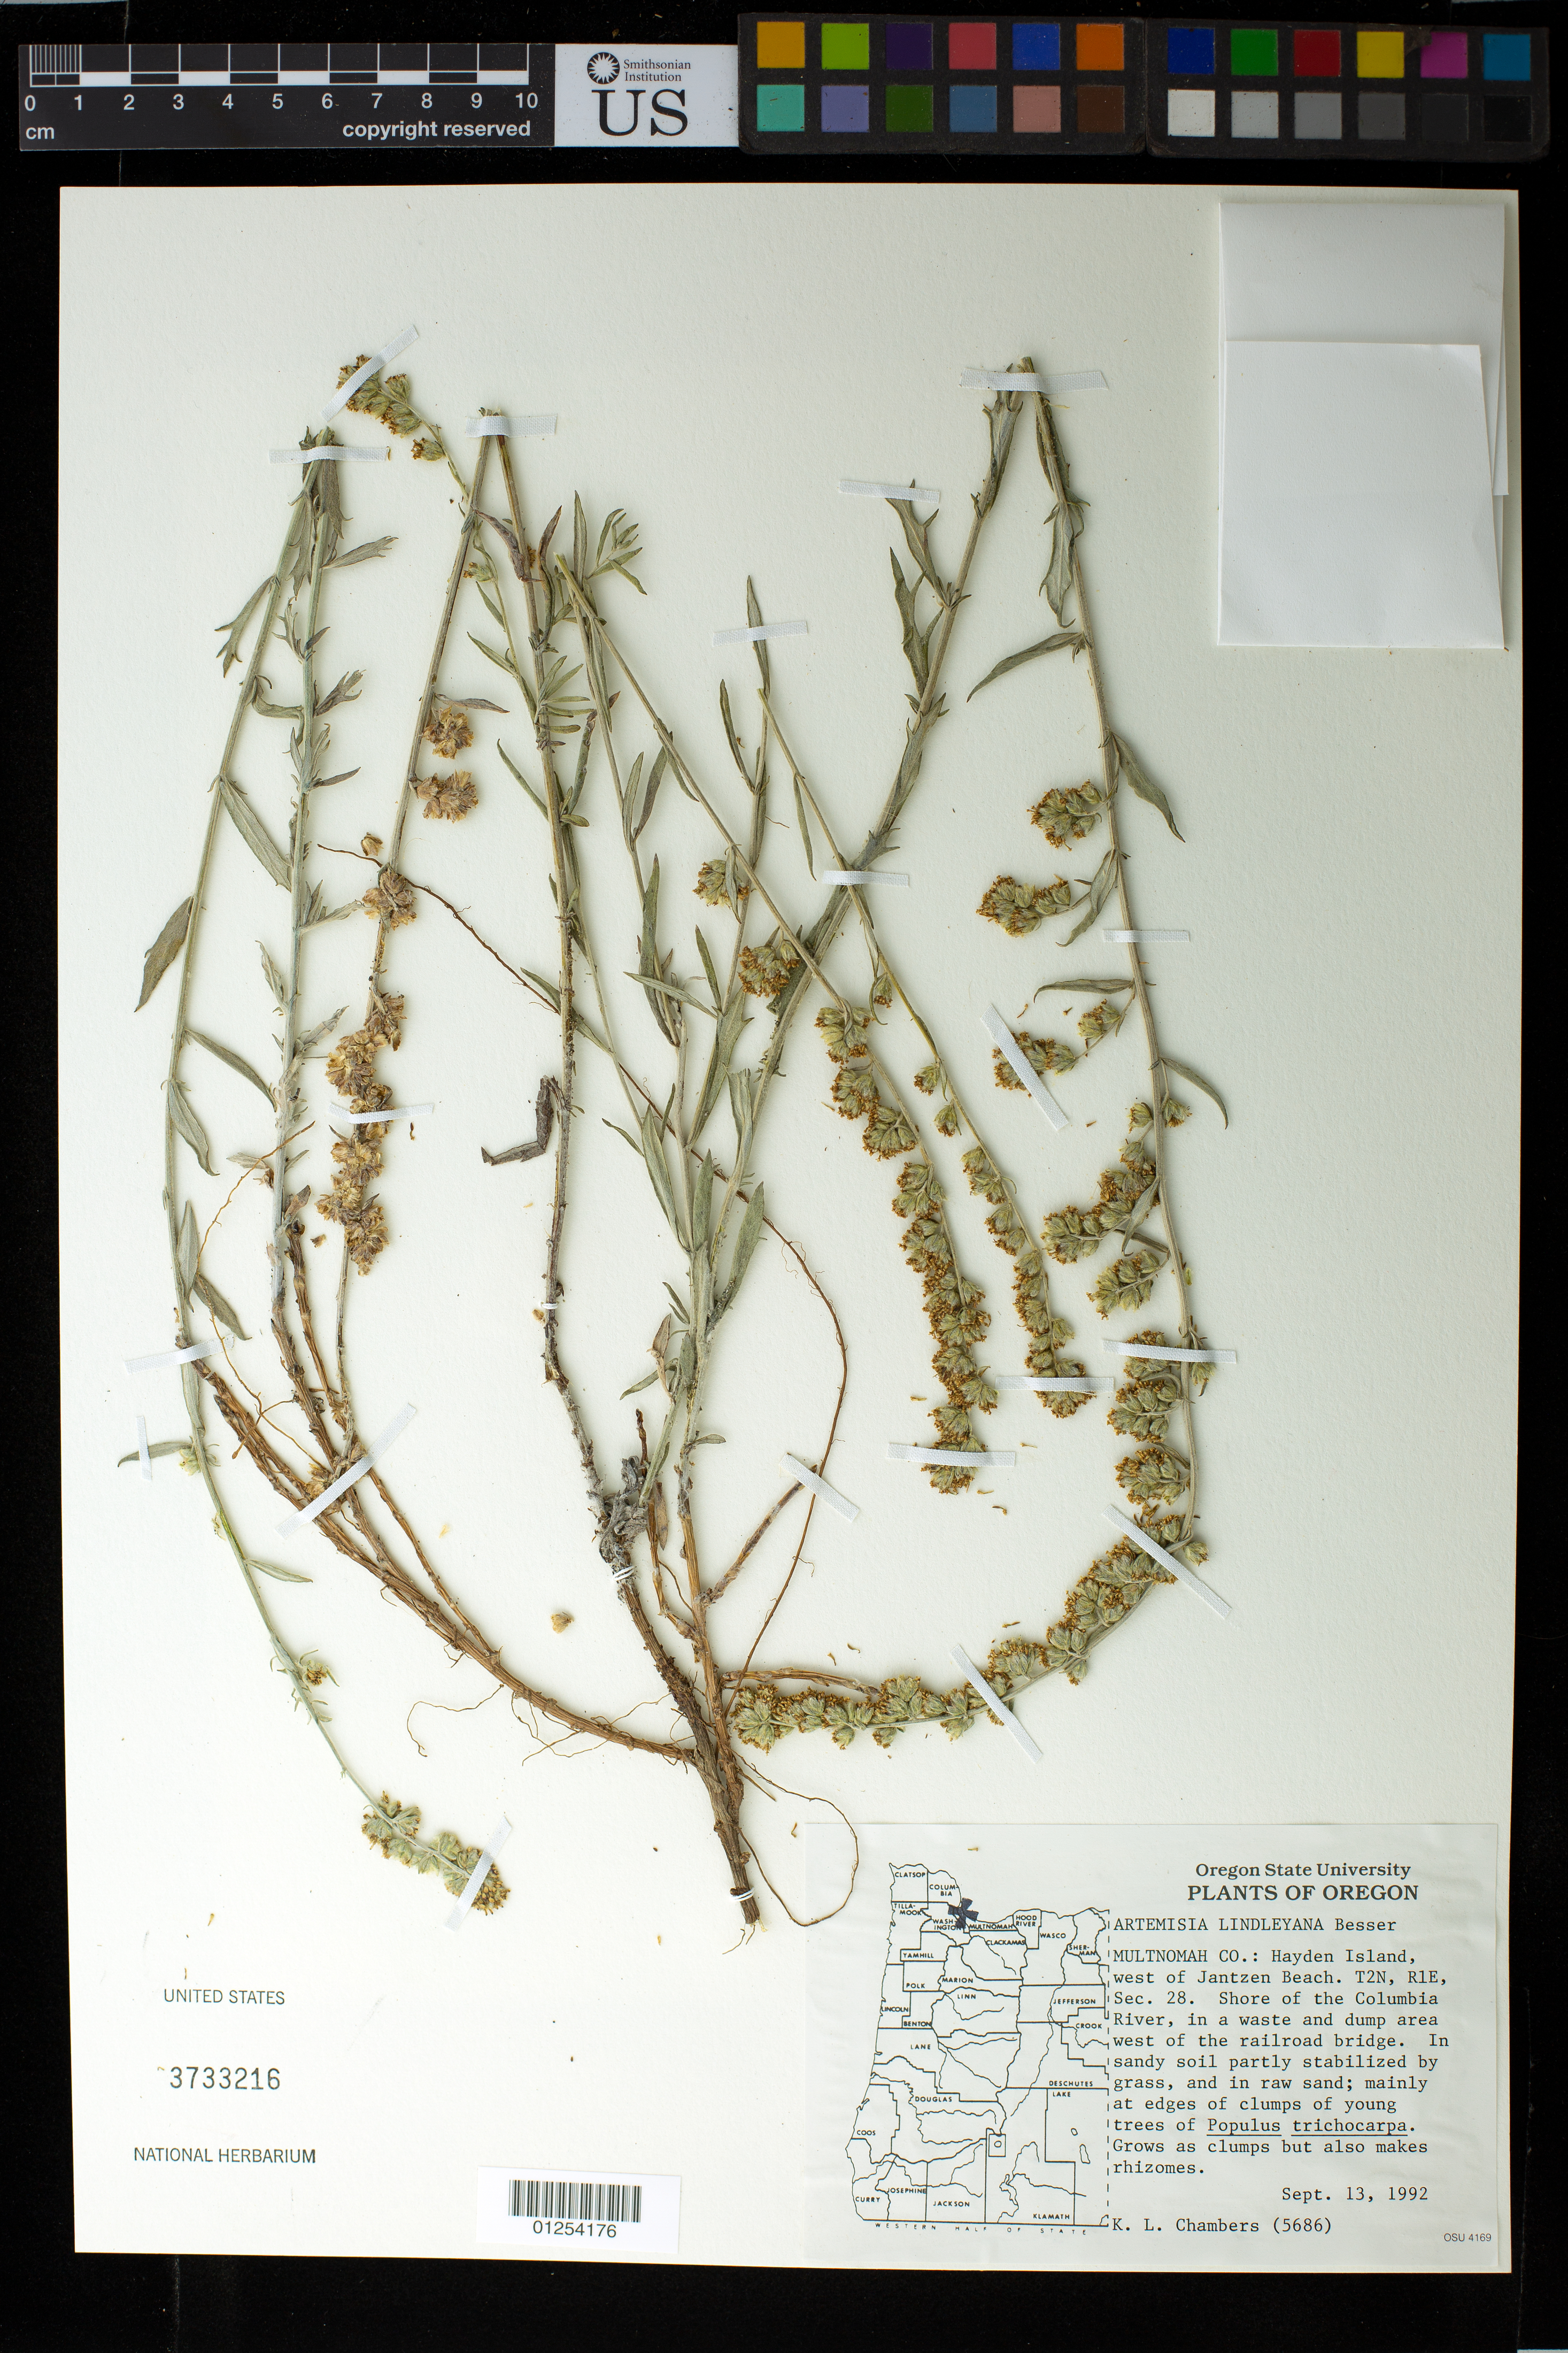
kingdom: Plantae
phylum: Tracheophyta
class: Magnoliopsida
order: Asterales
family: Asteraceae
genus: Artemisia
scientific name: Artemisia lindleyana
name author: Besser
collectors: K. L. Chambers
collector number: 5686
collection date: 1992-09-13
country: United States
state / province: Oregon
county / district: Multnomah County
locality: Hayden Island, west of Jantzen Beach. T2N, R1E, Sec.28. Shore of the Columbia River, in a waste and dump area west of the railroad bridge.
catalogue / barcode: US 3733216